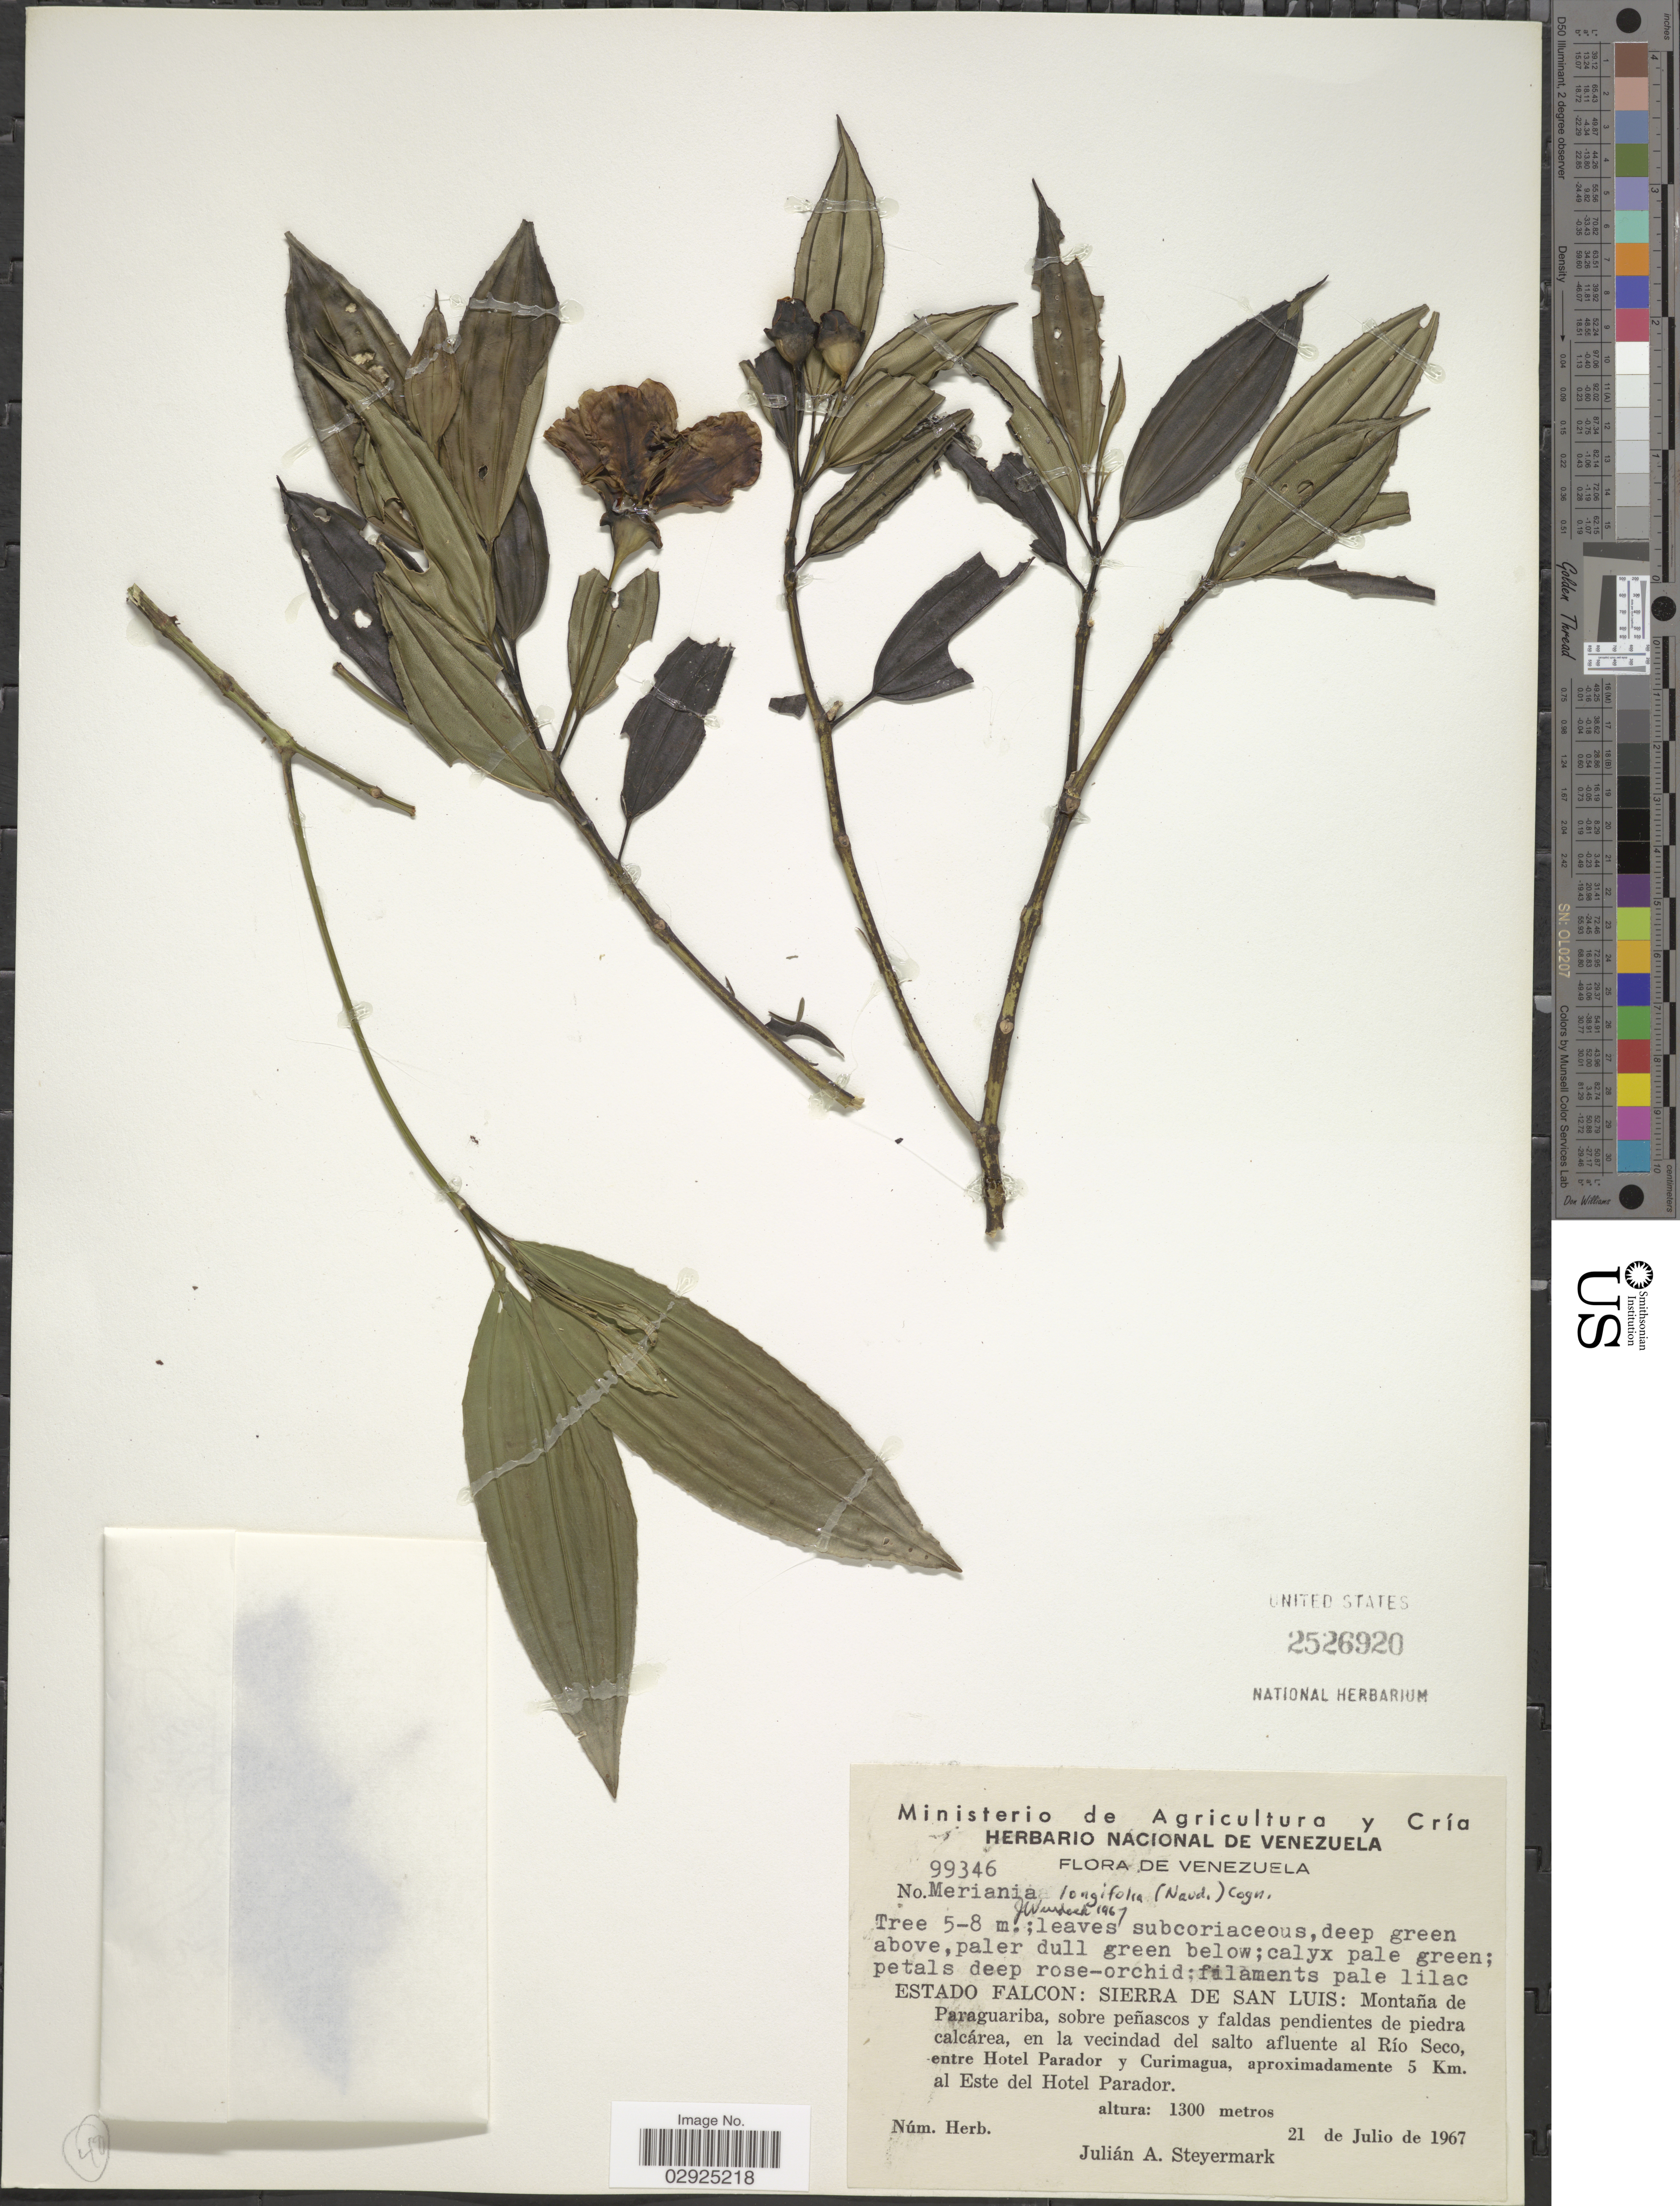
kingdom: Plantae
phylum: Tracheophyta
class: Magnoliopsida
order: Myrtales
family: Melastomataceae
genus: Meriania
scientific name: Meriania longifolia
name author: (Naudin) Cogn.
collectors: J. Steyermark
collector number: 99346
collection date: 1967-07-21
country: Venezuela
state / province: Falcón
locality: Sierra de San Luis: Montaña de Paraguariba, sobre peñascos y faldas pendientes de piedra calcárea, en la vecindad del salto afluente al Río Seco, entre Hotel Parador y Curimagua, aproximadamente 5 Km. al Este del Hotel Parador.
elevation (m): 1300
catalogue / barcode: US 2526920